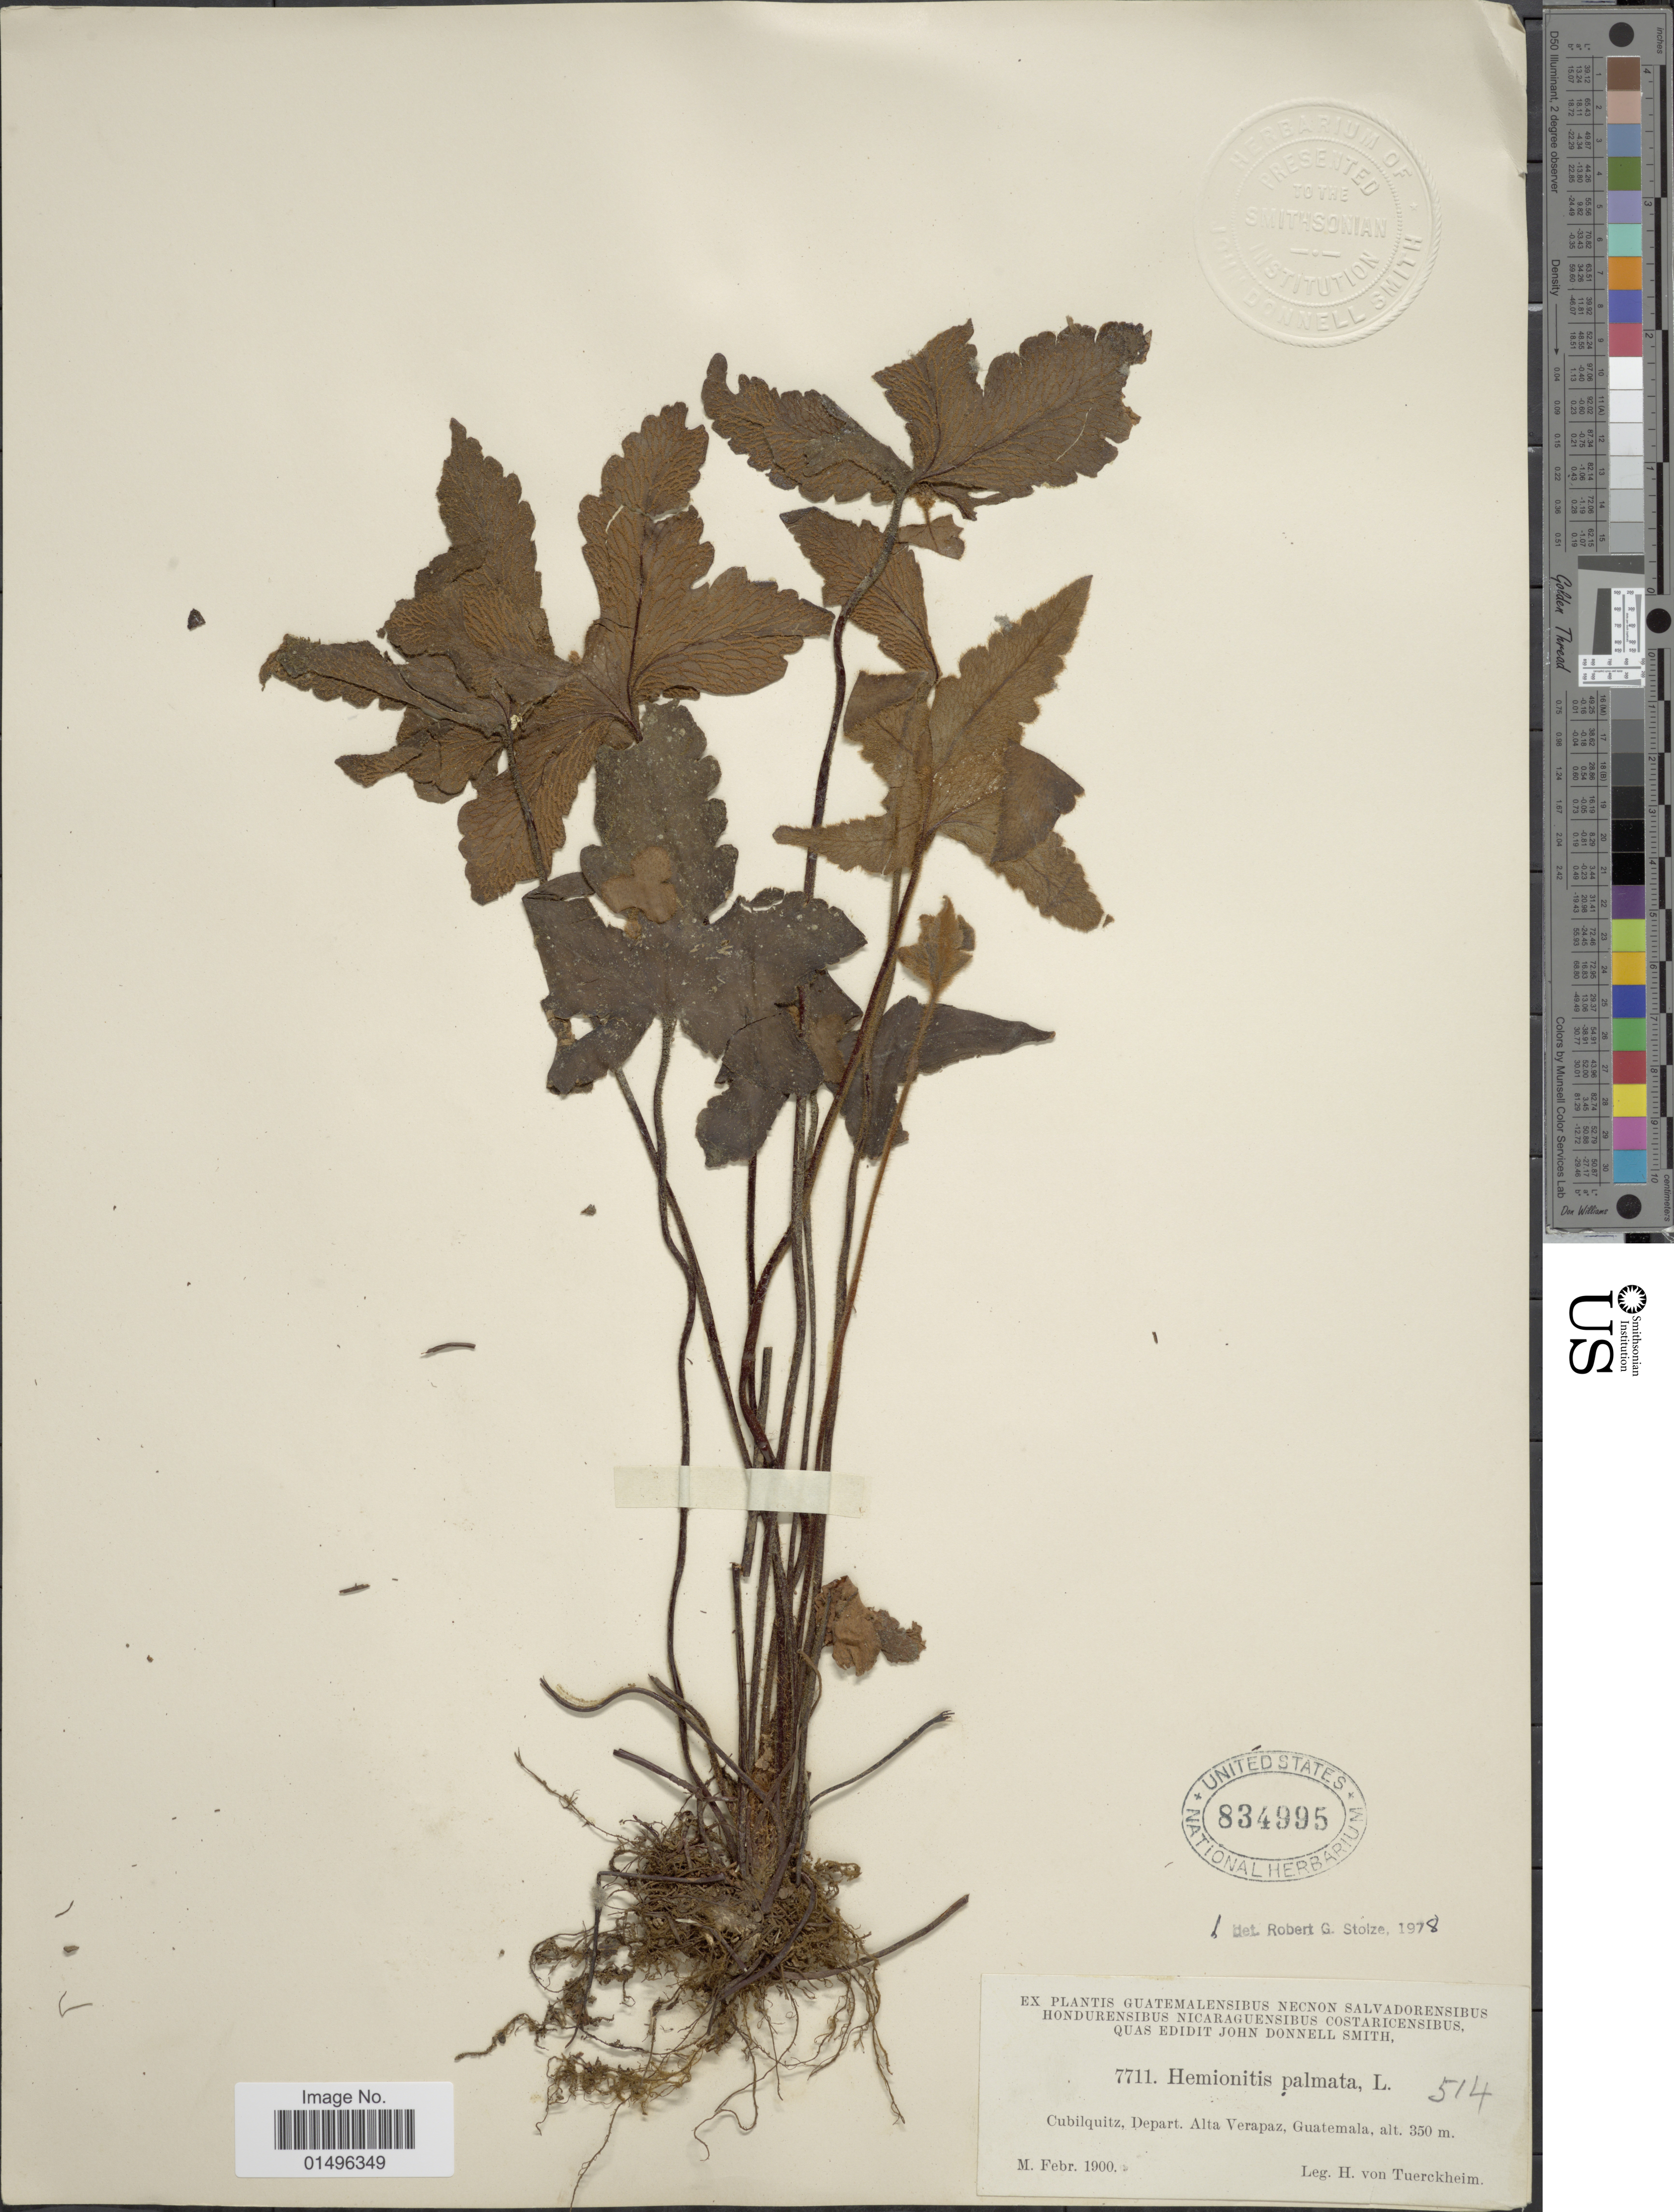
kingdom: Plantae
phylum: Tracheophyta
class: Polypodiopsida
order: Polypodiales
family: Pteridaceae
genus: Hemionitis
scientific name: Hemionitis palmata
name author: L.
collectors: H. von Tuerckheim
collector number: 7711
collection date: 1900-02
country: Guatemala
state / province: Alta Verapaz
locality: Guatemala, Cubilquitz, Depart. Alta Verapaz.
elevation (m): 350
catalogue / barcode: US 834995